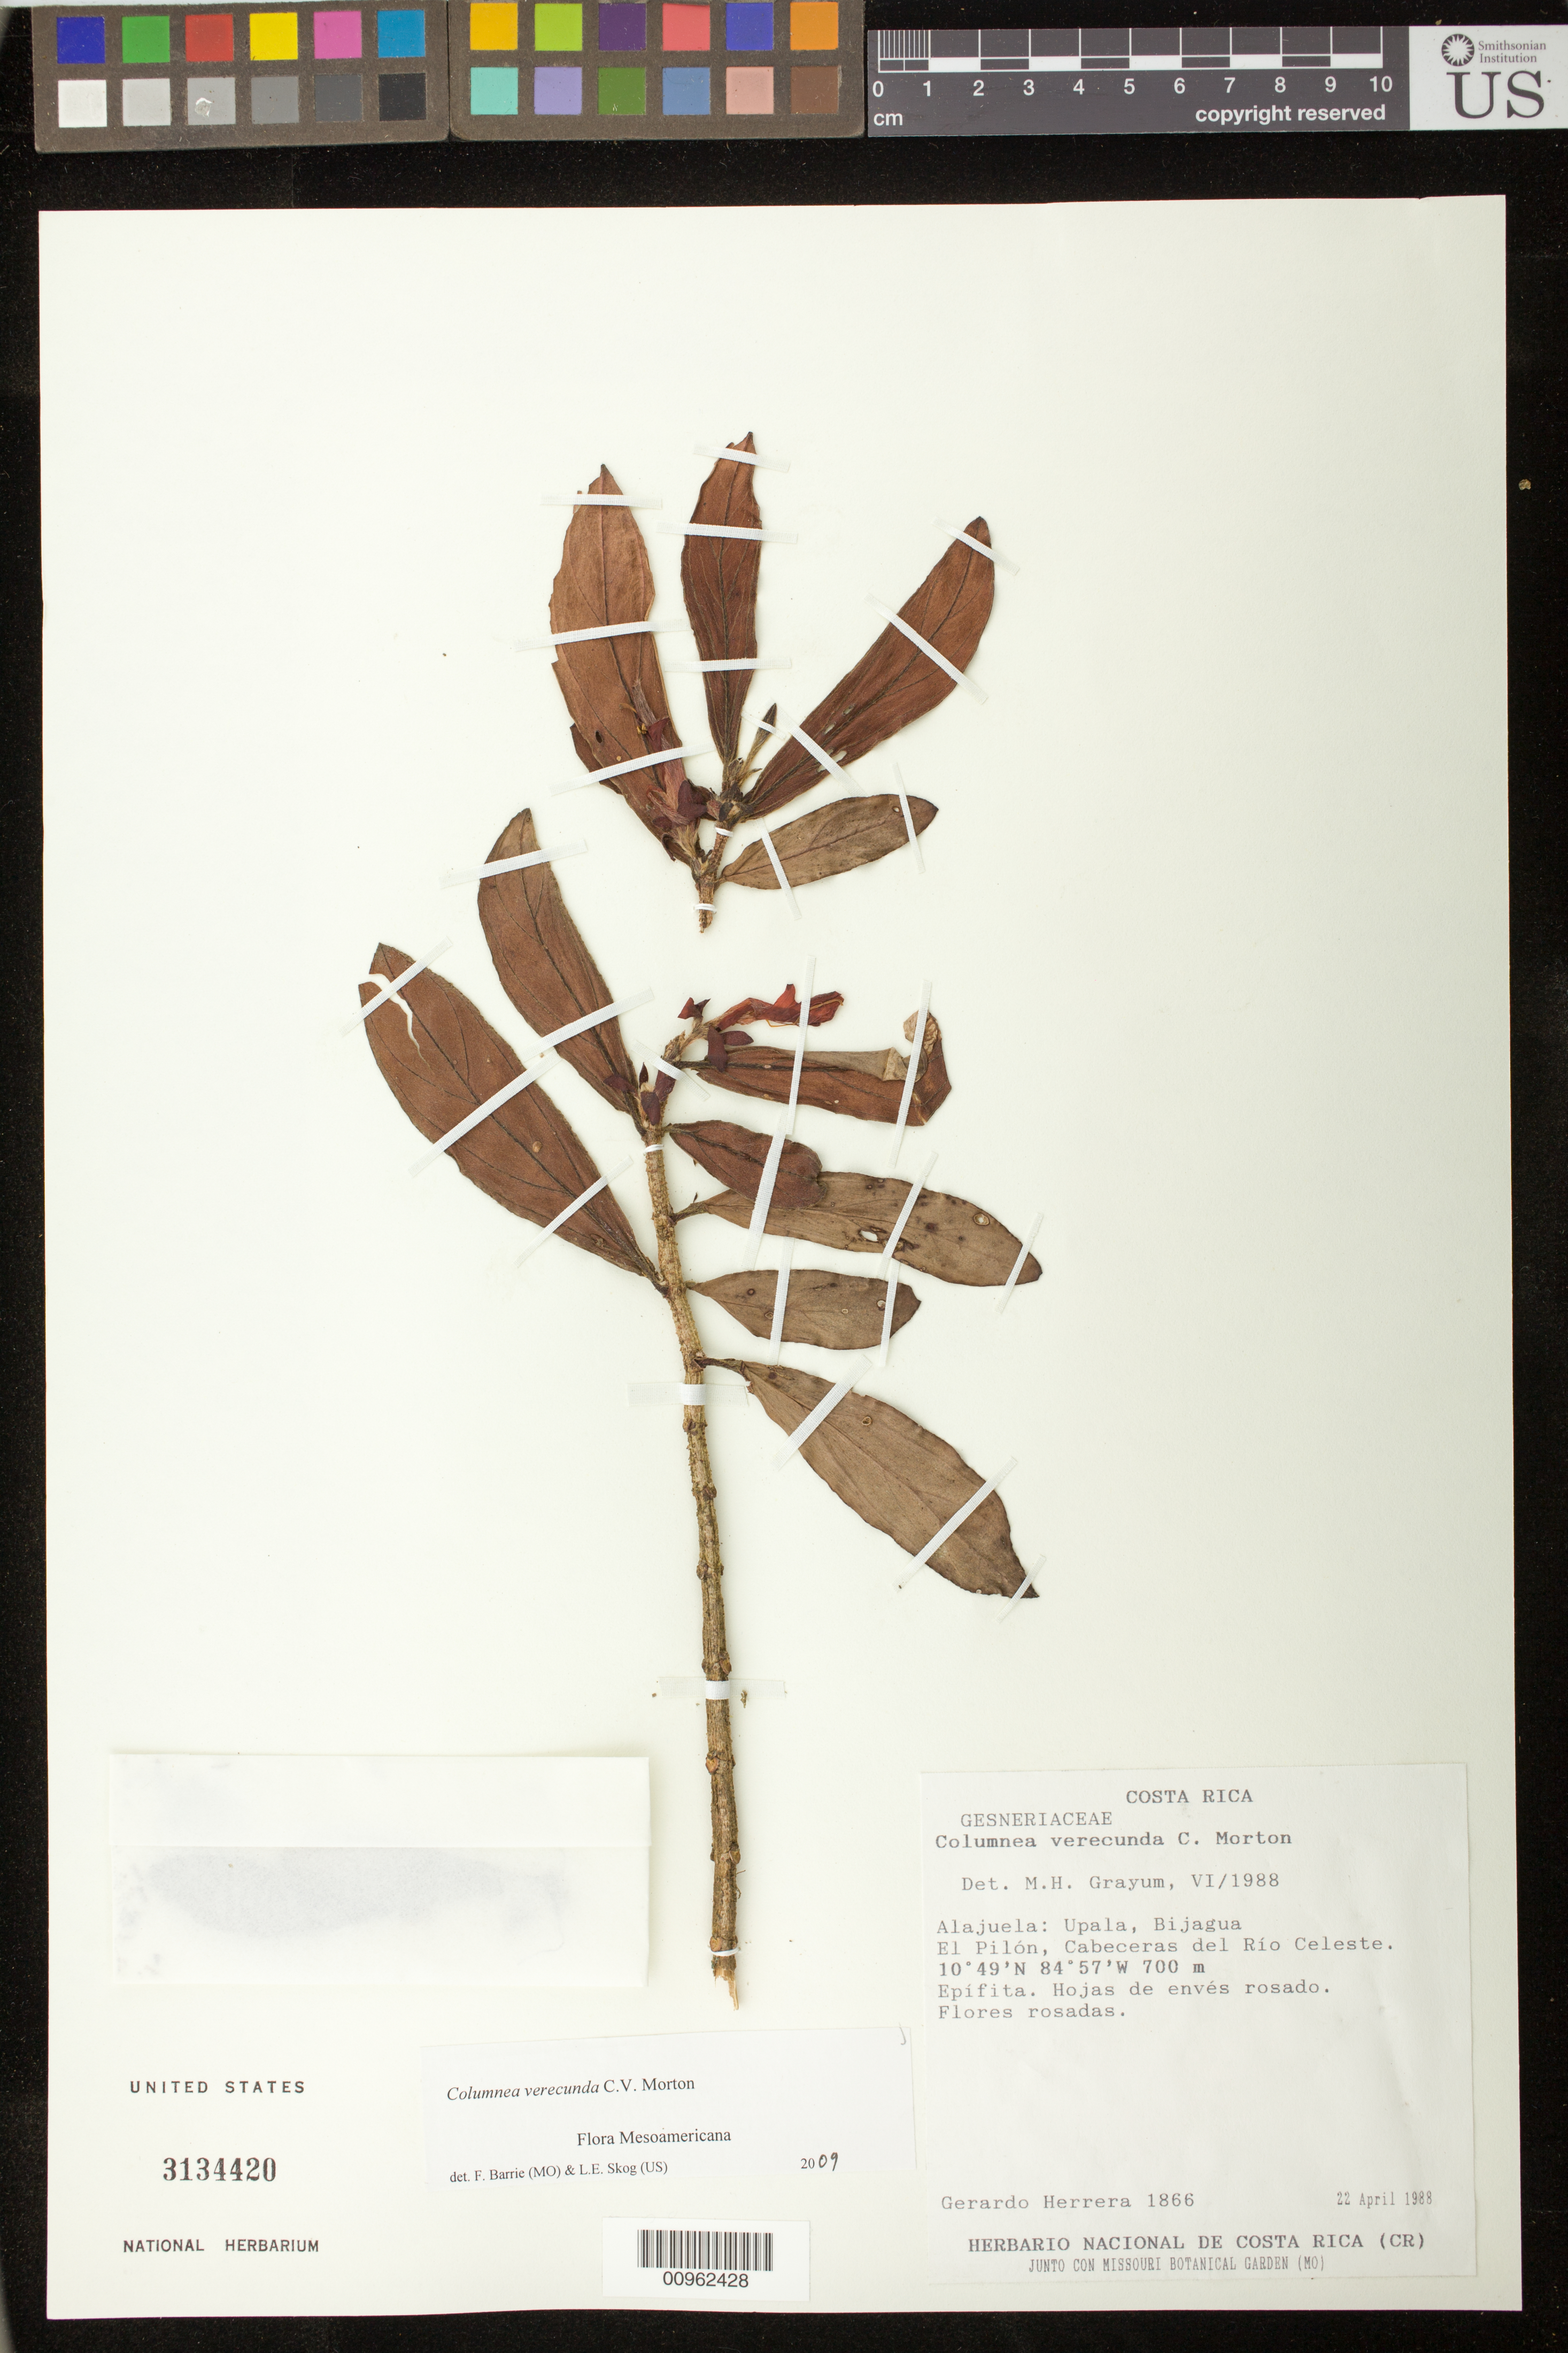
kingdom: Plantae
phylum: Tracheophyta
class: Magnoliopsida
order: Lamiales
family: Gesneriaceae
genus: Columnea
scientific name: Columnea verecunda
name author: C.V. Morton in Standl.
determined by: Barrie, F. R.; Skog, Laurence E.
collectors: G. Herrera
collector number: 1866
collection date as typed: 22 Apr 1988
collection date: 1988-04-22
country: Costa Rica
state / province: Alajuela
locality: Alajuela: Upala, Bijagua. El Pilón, cabeceras del Rio Celeste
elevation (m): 700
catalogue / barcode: US 3134420